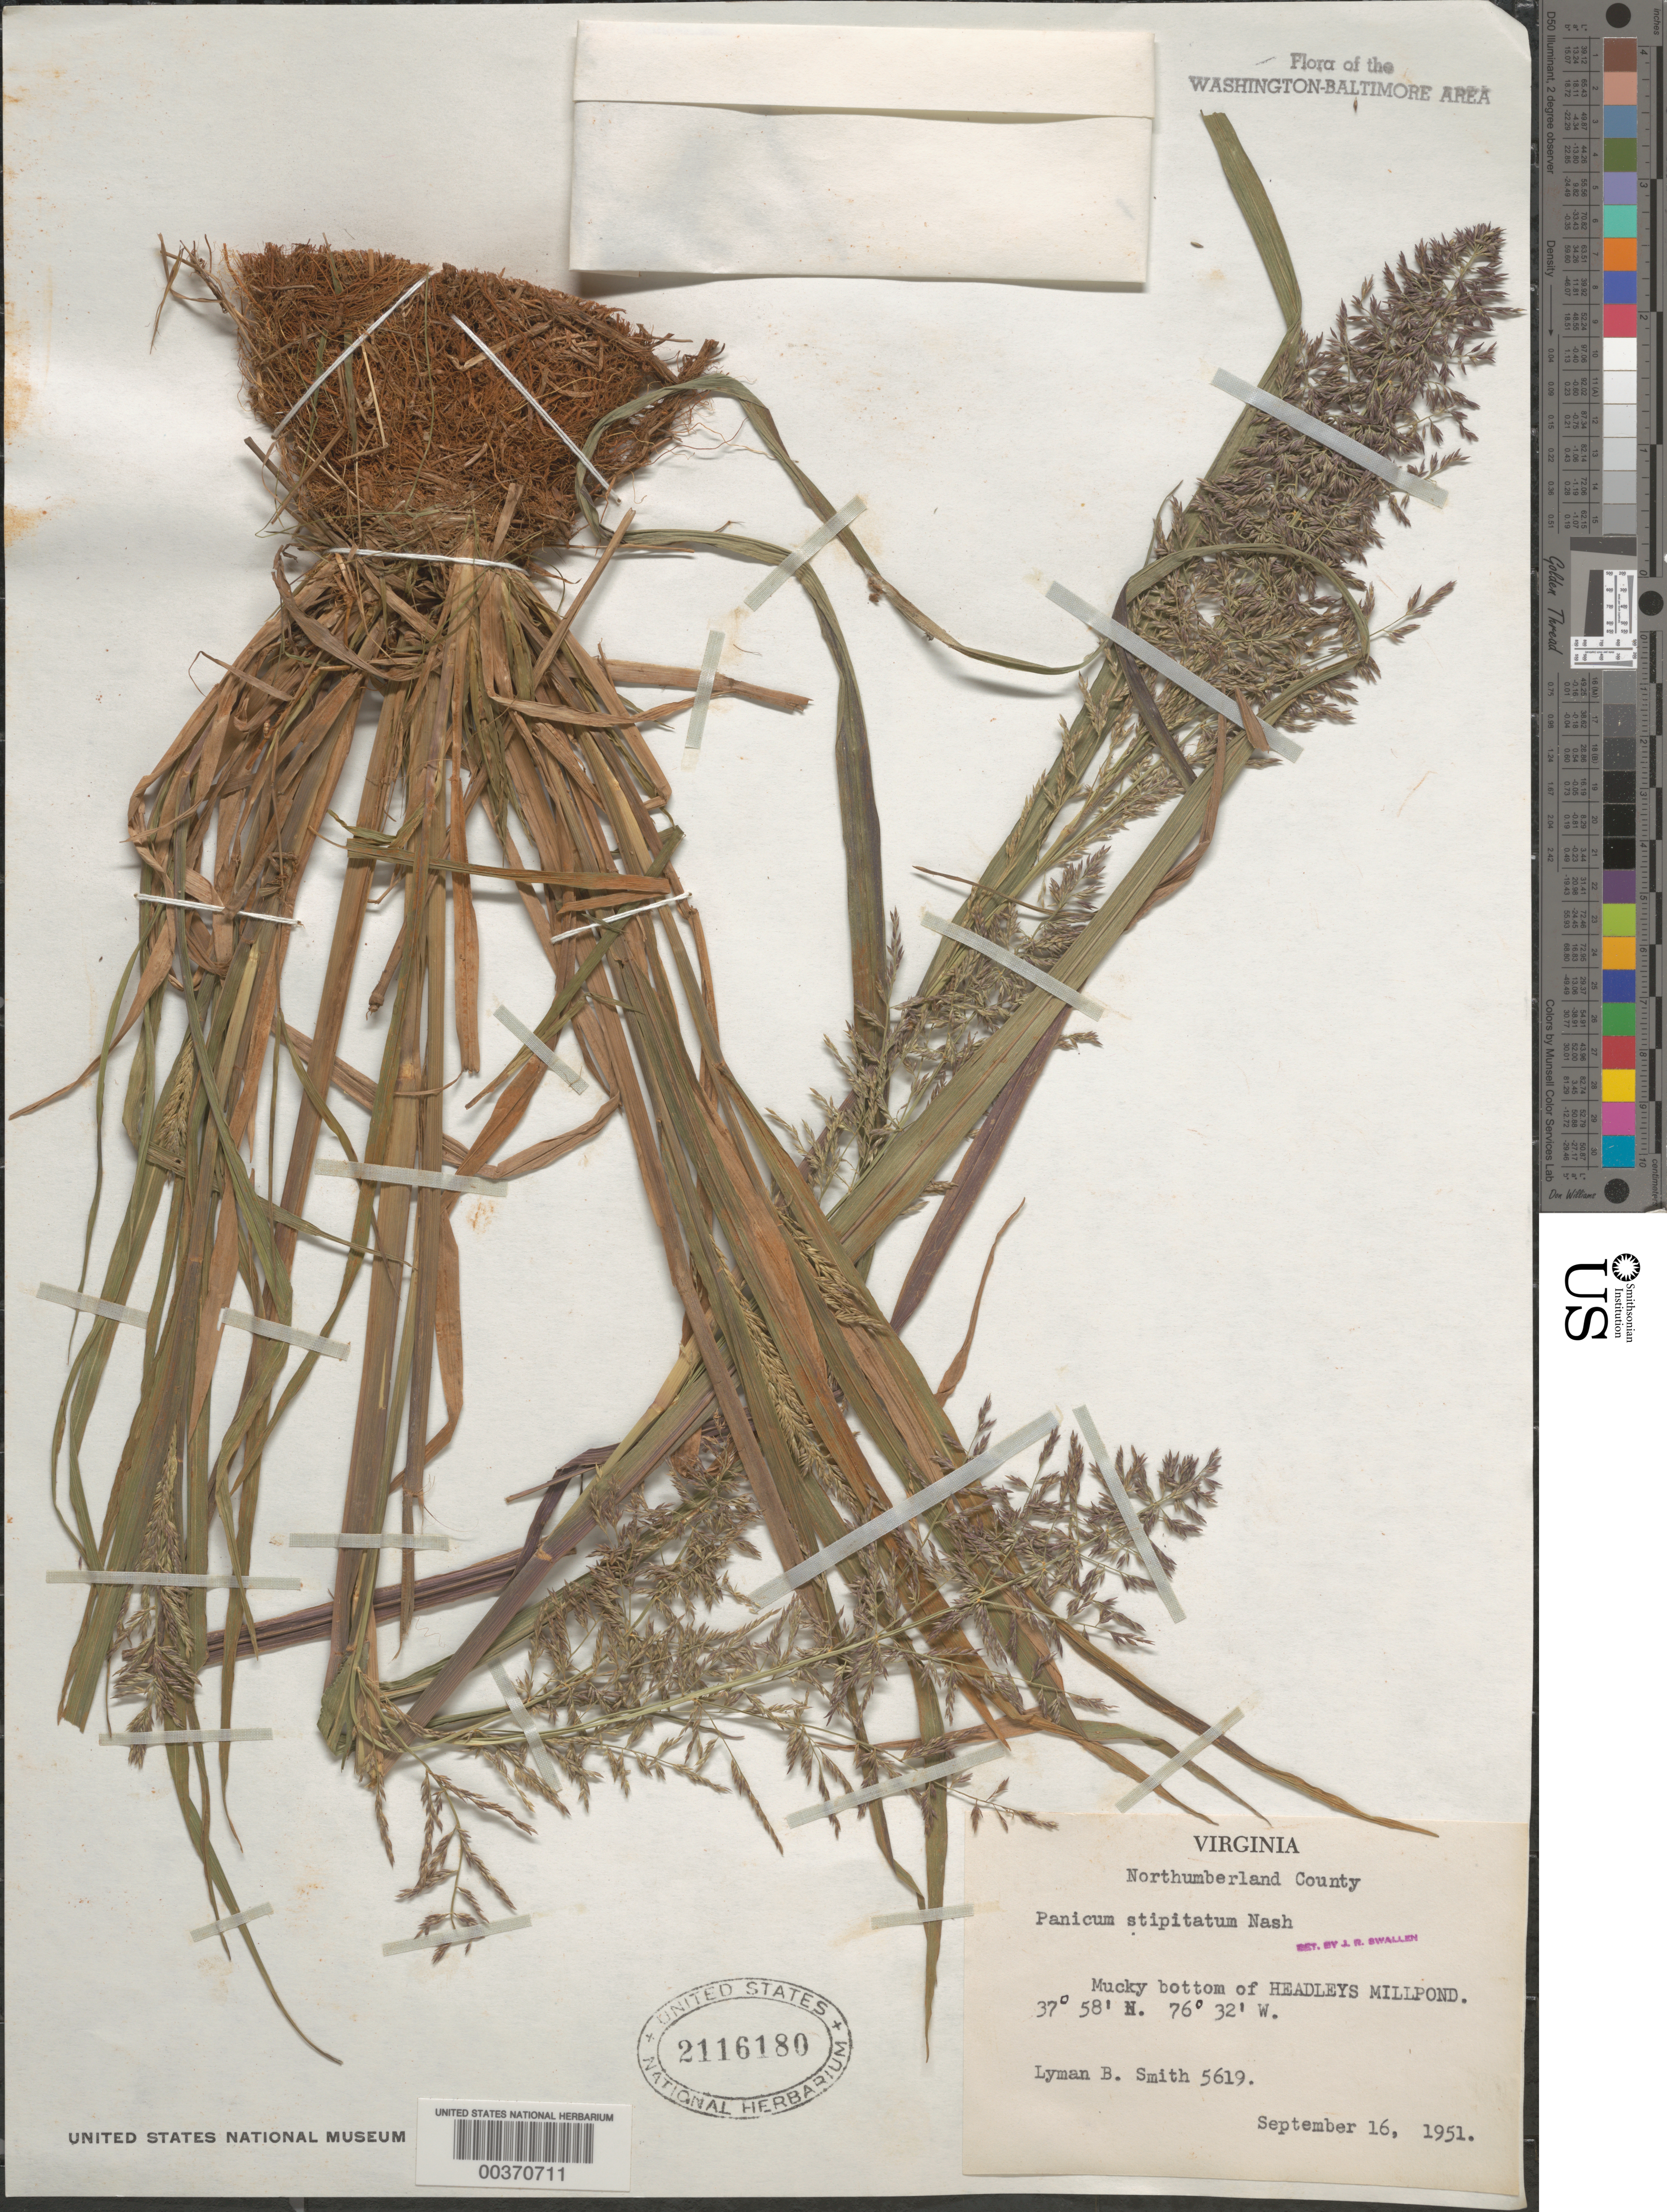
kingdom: Plantae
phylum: Tracheophyta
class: Liliopsida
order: Poales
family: Poaceae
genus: Coleataenia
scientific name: Coleataenia rigidula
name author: (Bosc ex Nees) LeBlond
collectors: L. Smith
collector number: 5619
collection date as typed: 16 Sep 1951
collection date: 1951-09-16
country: United States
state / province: Virginia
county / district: Northumberland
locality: Headleys Millpond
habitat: Mucky bottom of pond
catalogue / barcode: US 2116180